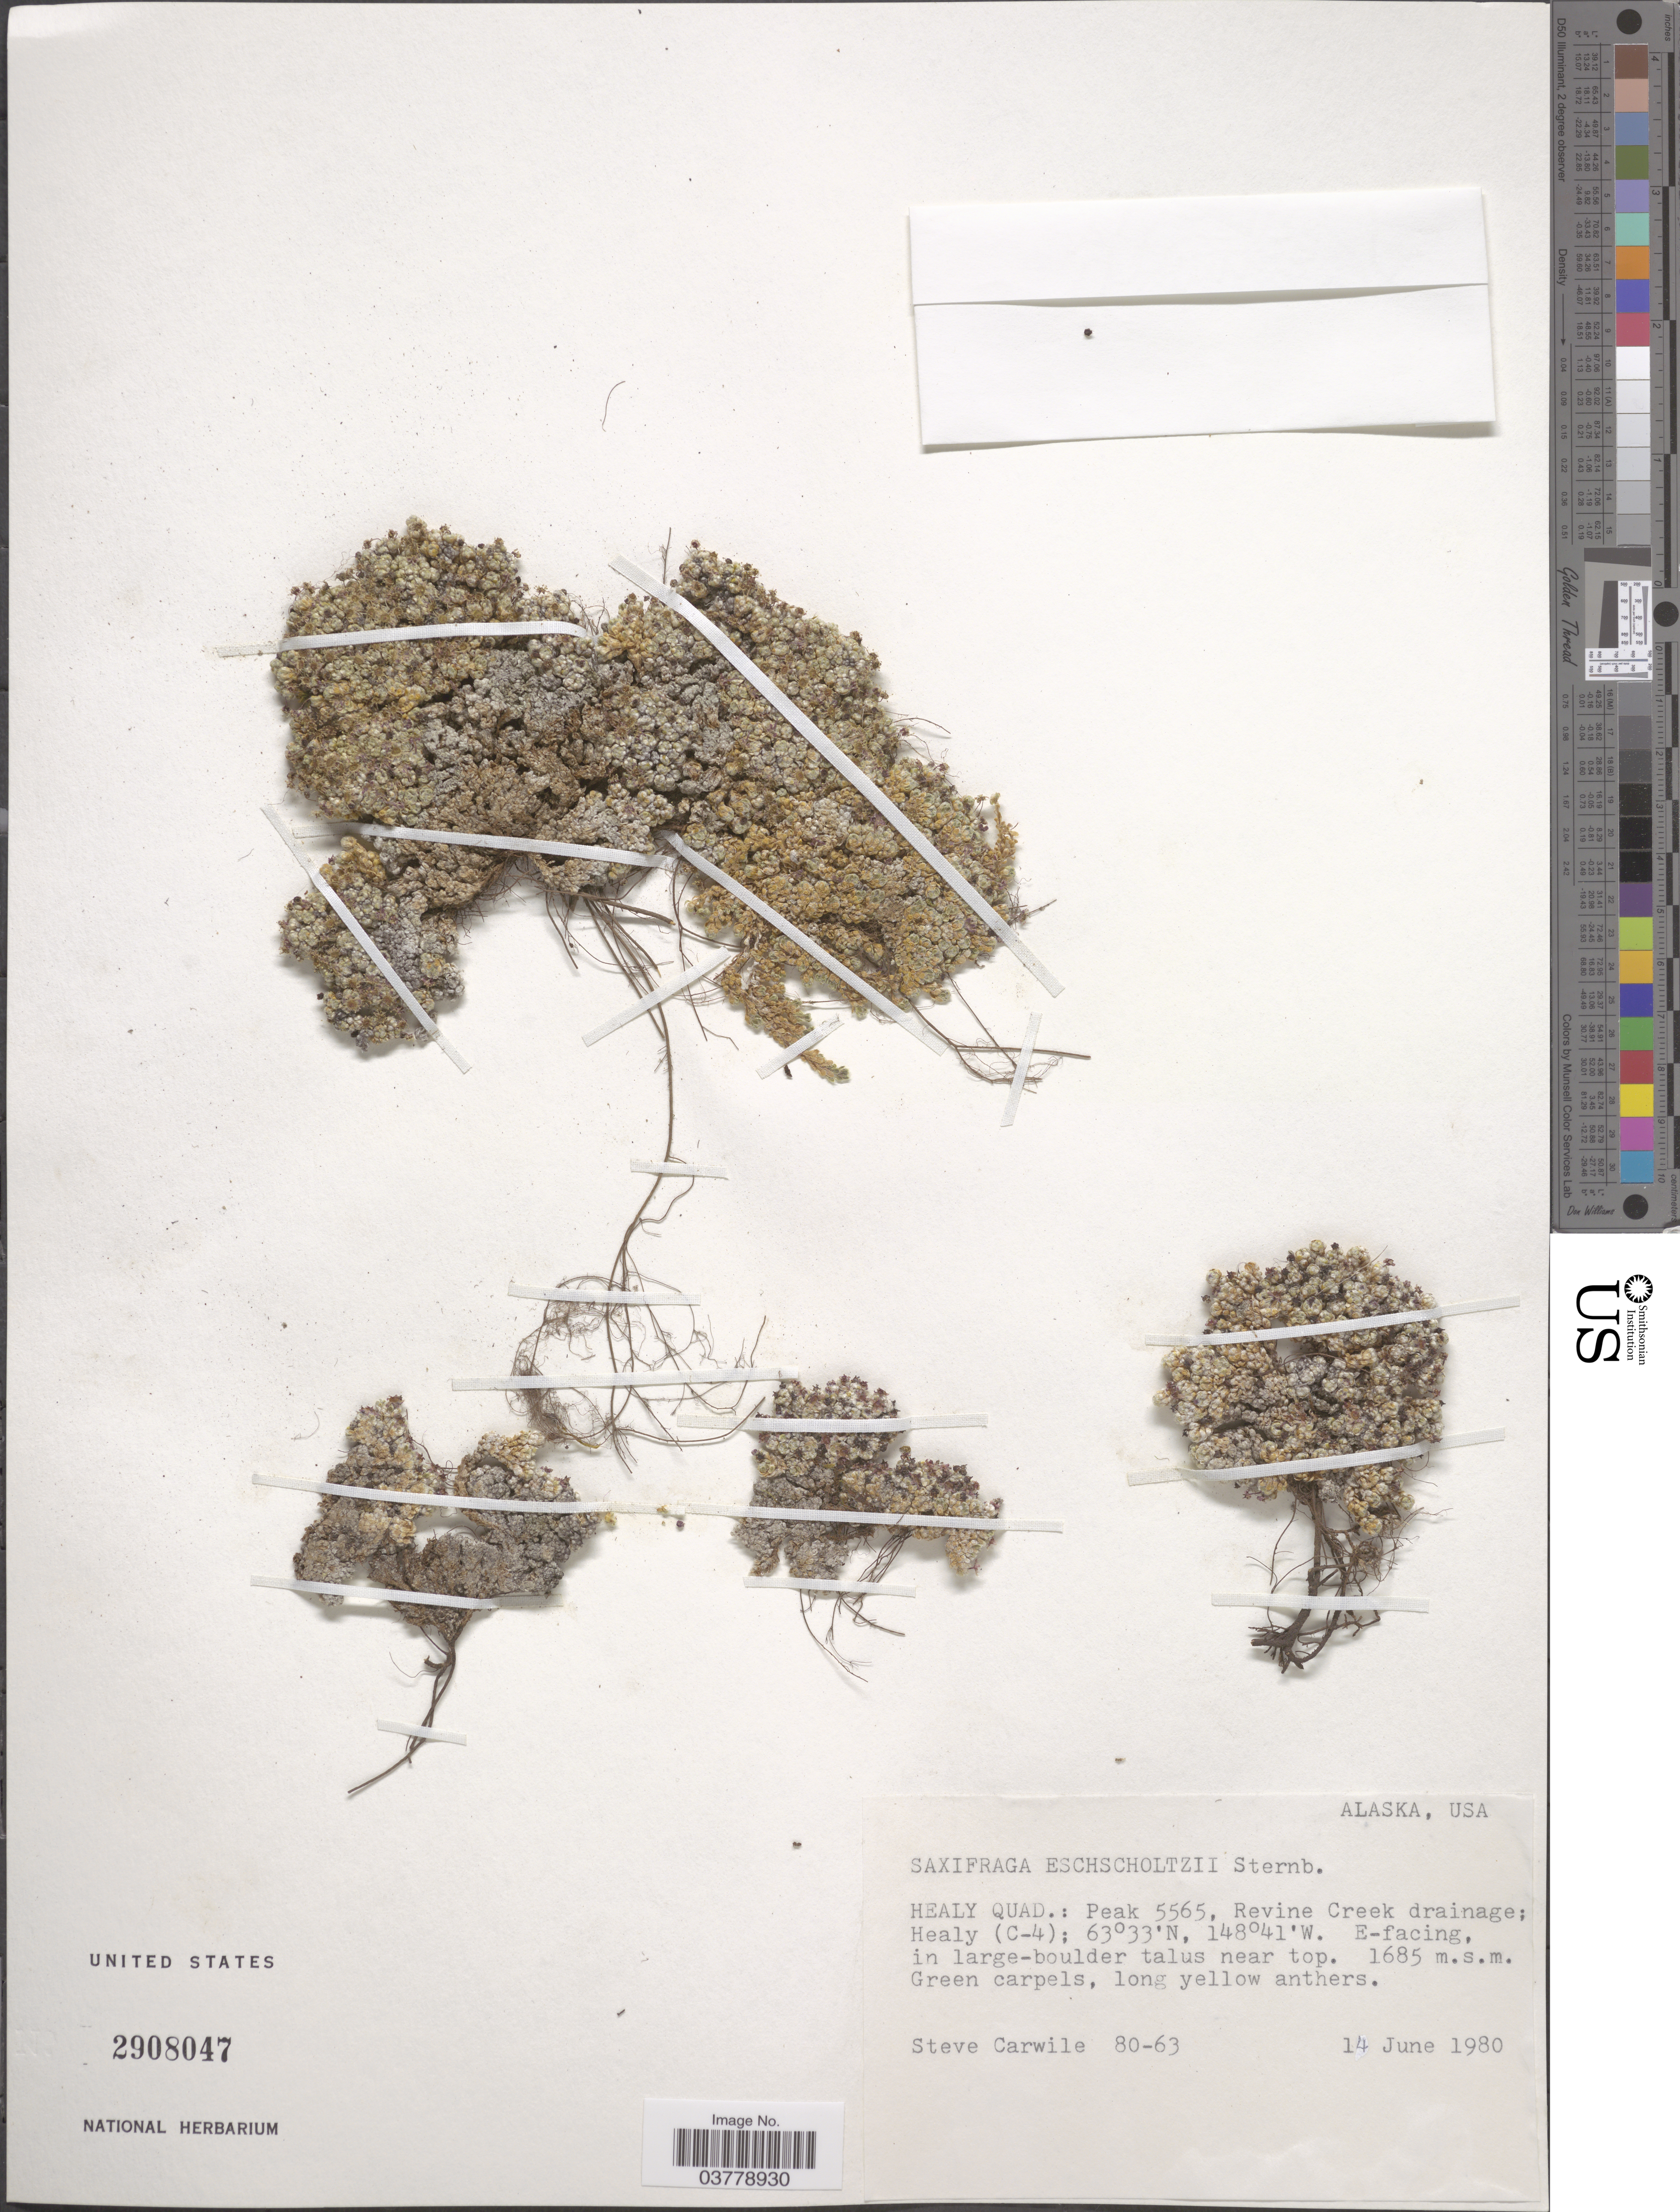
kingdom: Plantae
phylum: Tracheophyta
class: Magnoliopsida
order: Saxifragales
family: Saxifragaceae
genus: Saxifraga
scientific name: Saxifraga eschscholtzii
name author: Sternb.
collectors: S. Carwile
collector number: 80-63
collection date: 1980-06-14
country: United States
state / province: Alaska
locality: Healy Quad.: Peak 5565, Revine Creek drainage; Healy (C-4).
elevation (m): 1685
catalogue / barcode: US 2908047